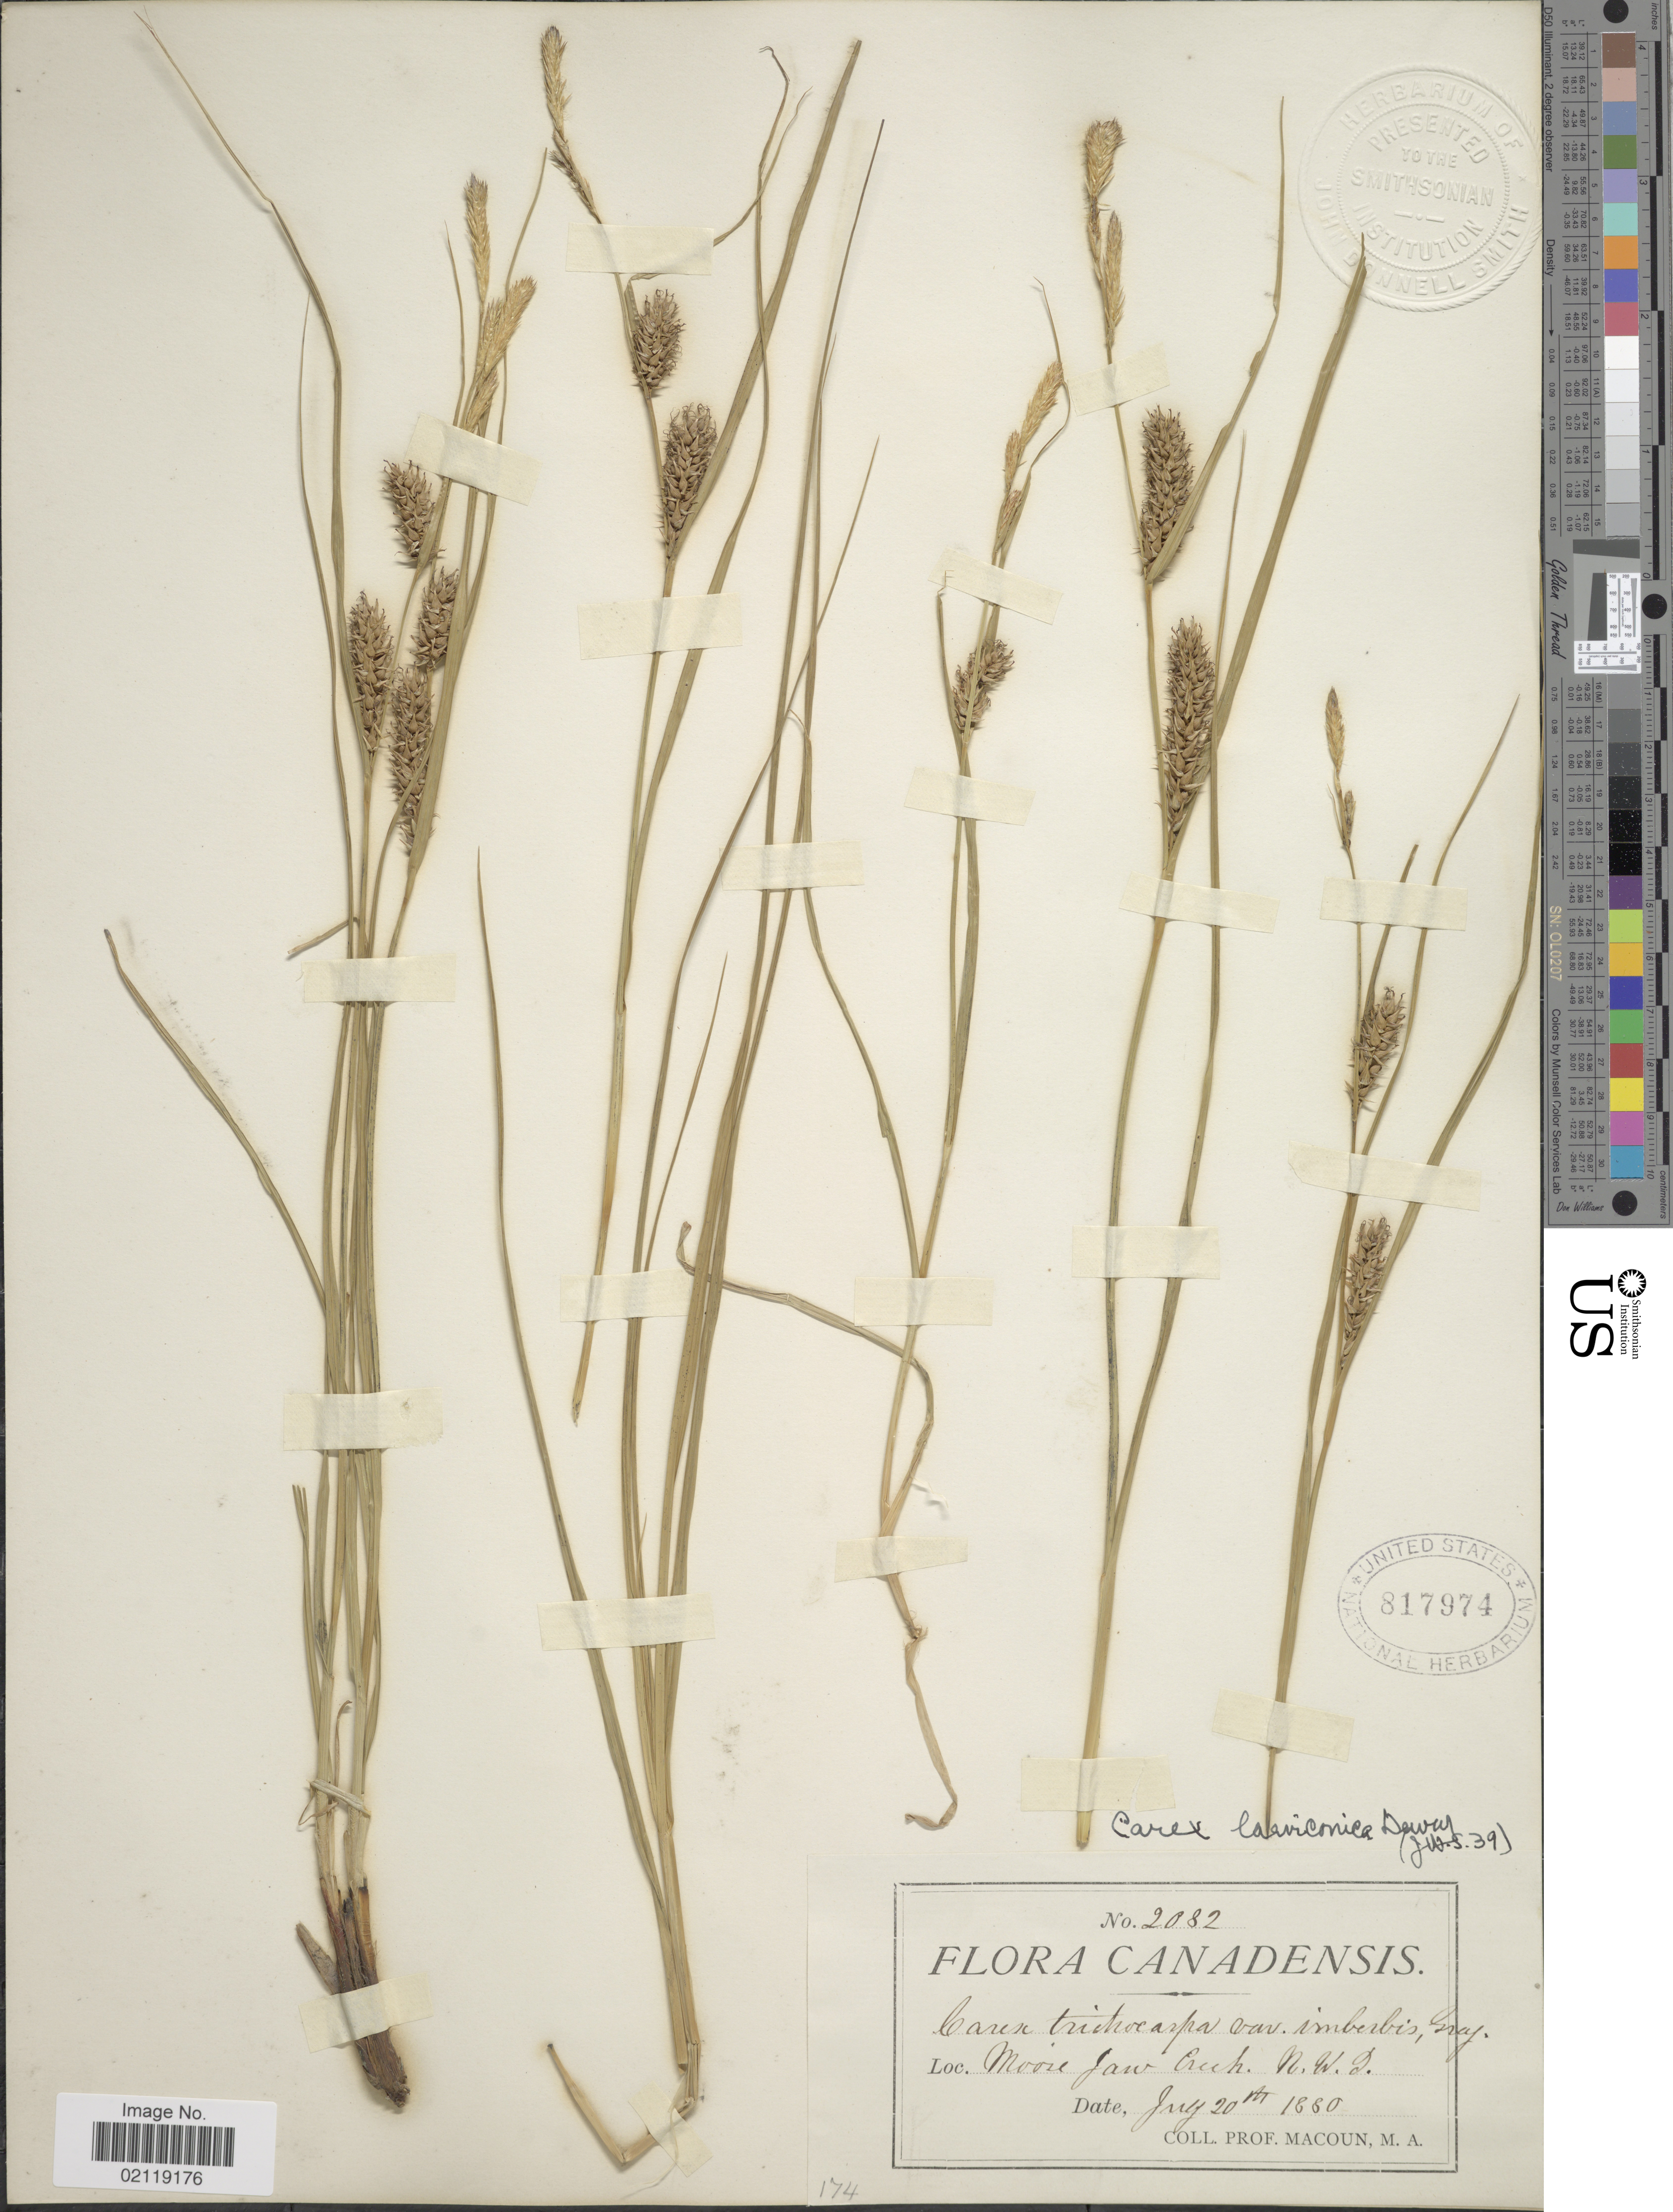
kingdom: Plantae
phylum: Tracheophyta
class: Liliopsida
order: Poales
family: Cyperaceae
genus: Carex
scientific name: Carex laeviconica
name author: Dewey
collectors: -- Macoun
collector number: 2082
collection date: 1880-07-20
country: Canada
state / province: Northwest Territories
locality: Moose Jaw Creek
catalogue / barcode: US 817974